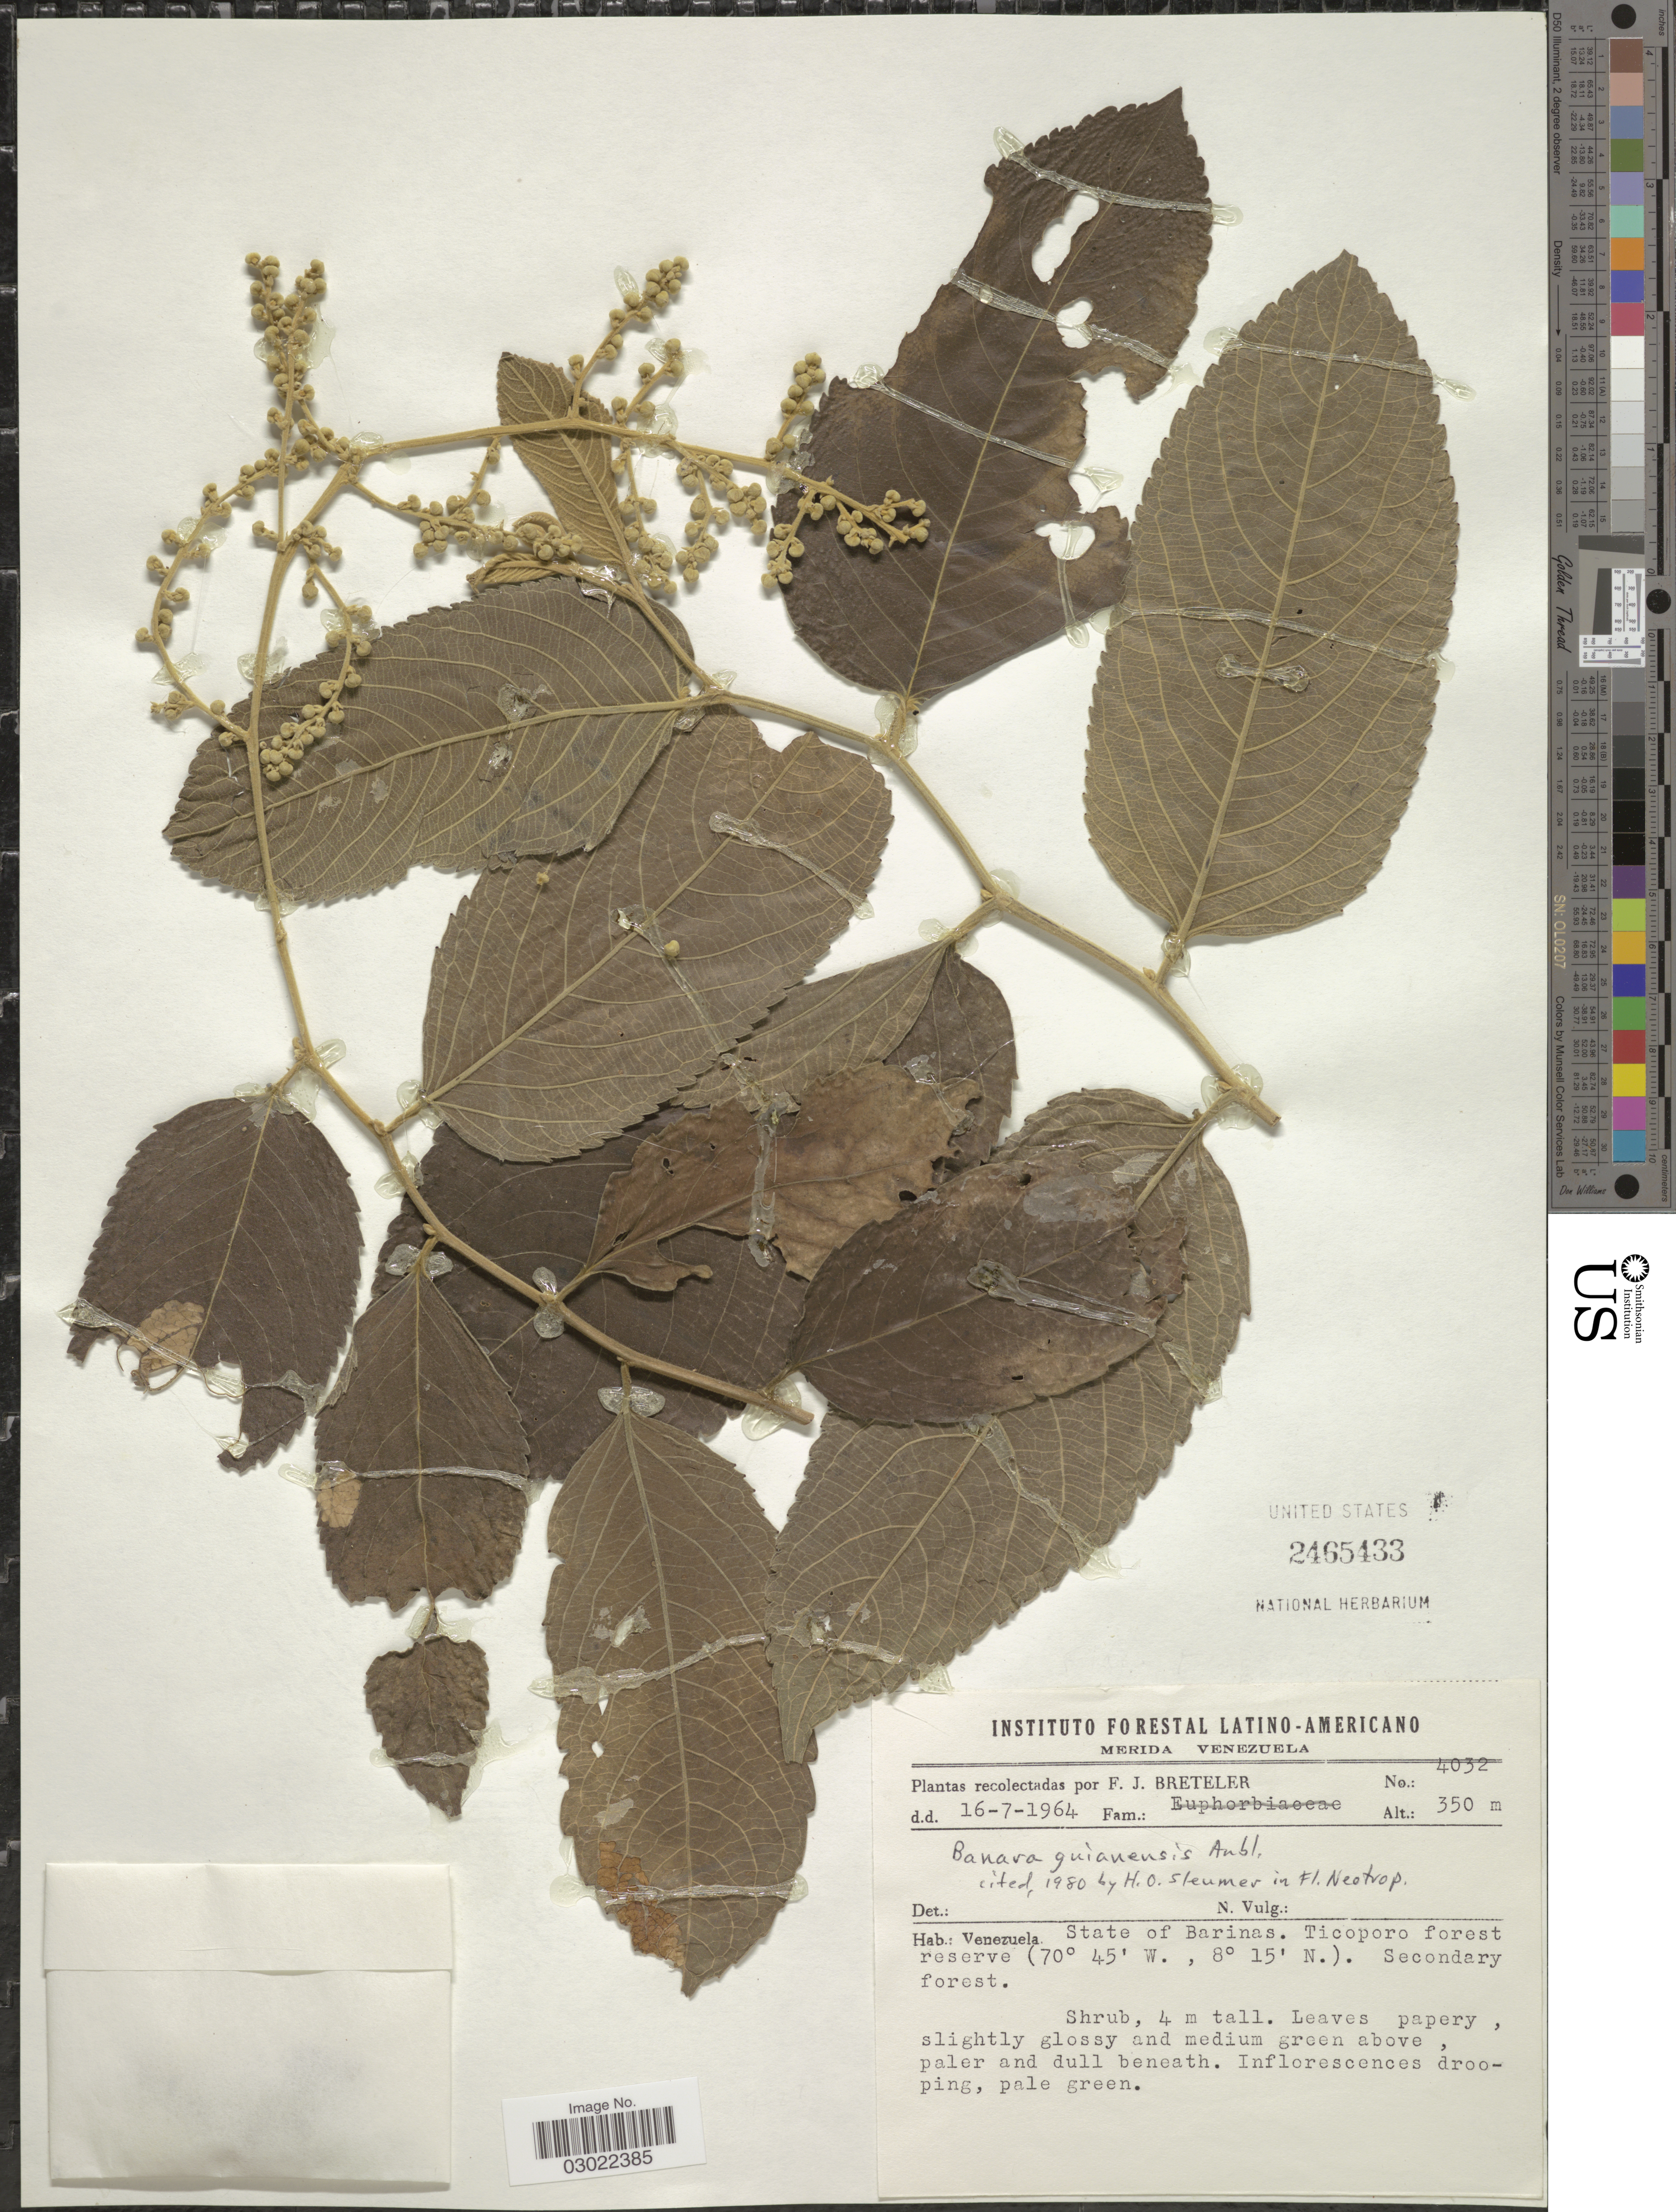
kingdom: Plantae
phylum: Tracheophyta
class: Magnoliopsida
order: Malpighiales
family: Salicaceae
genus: Banara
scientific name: Banara guianensis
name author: Aubl.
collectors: F. J. Breteler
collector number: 4032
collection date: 1964-07-16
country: Venezuela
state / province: Mérida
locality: State of Barinas. Ticoporo forest reserve. Secondary forest.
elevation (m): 350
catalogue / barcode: US 2465433